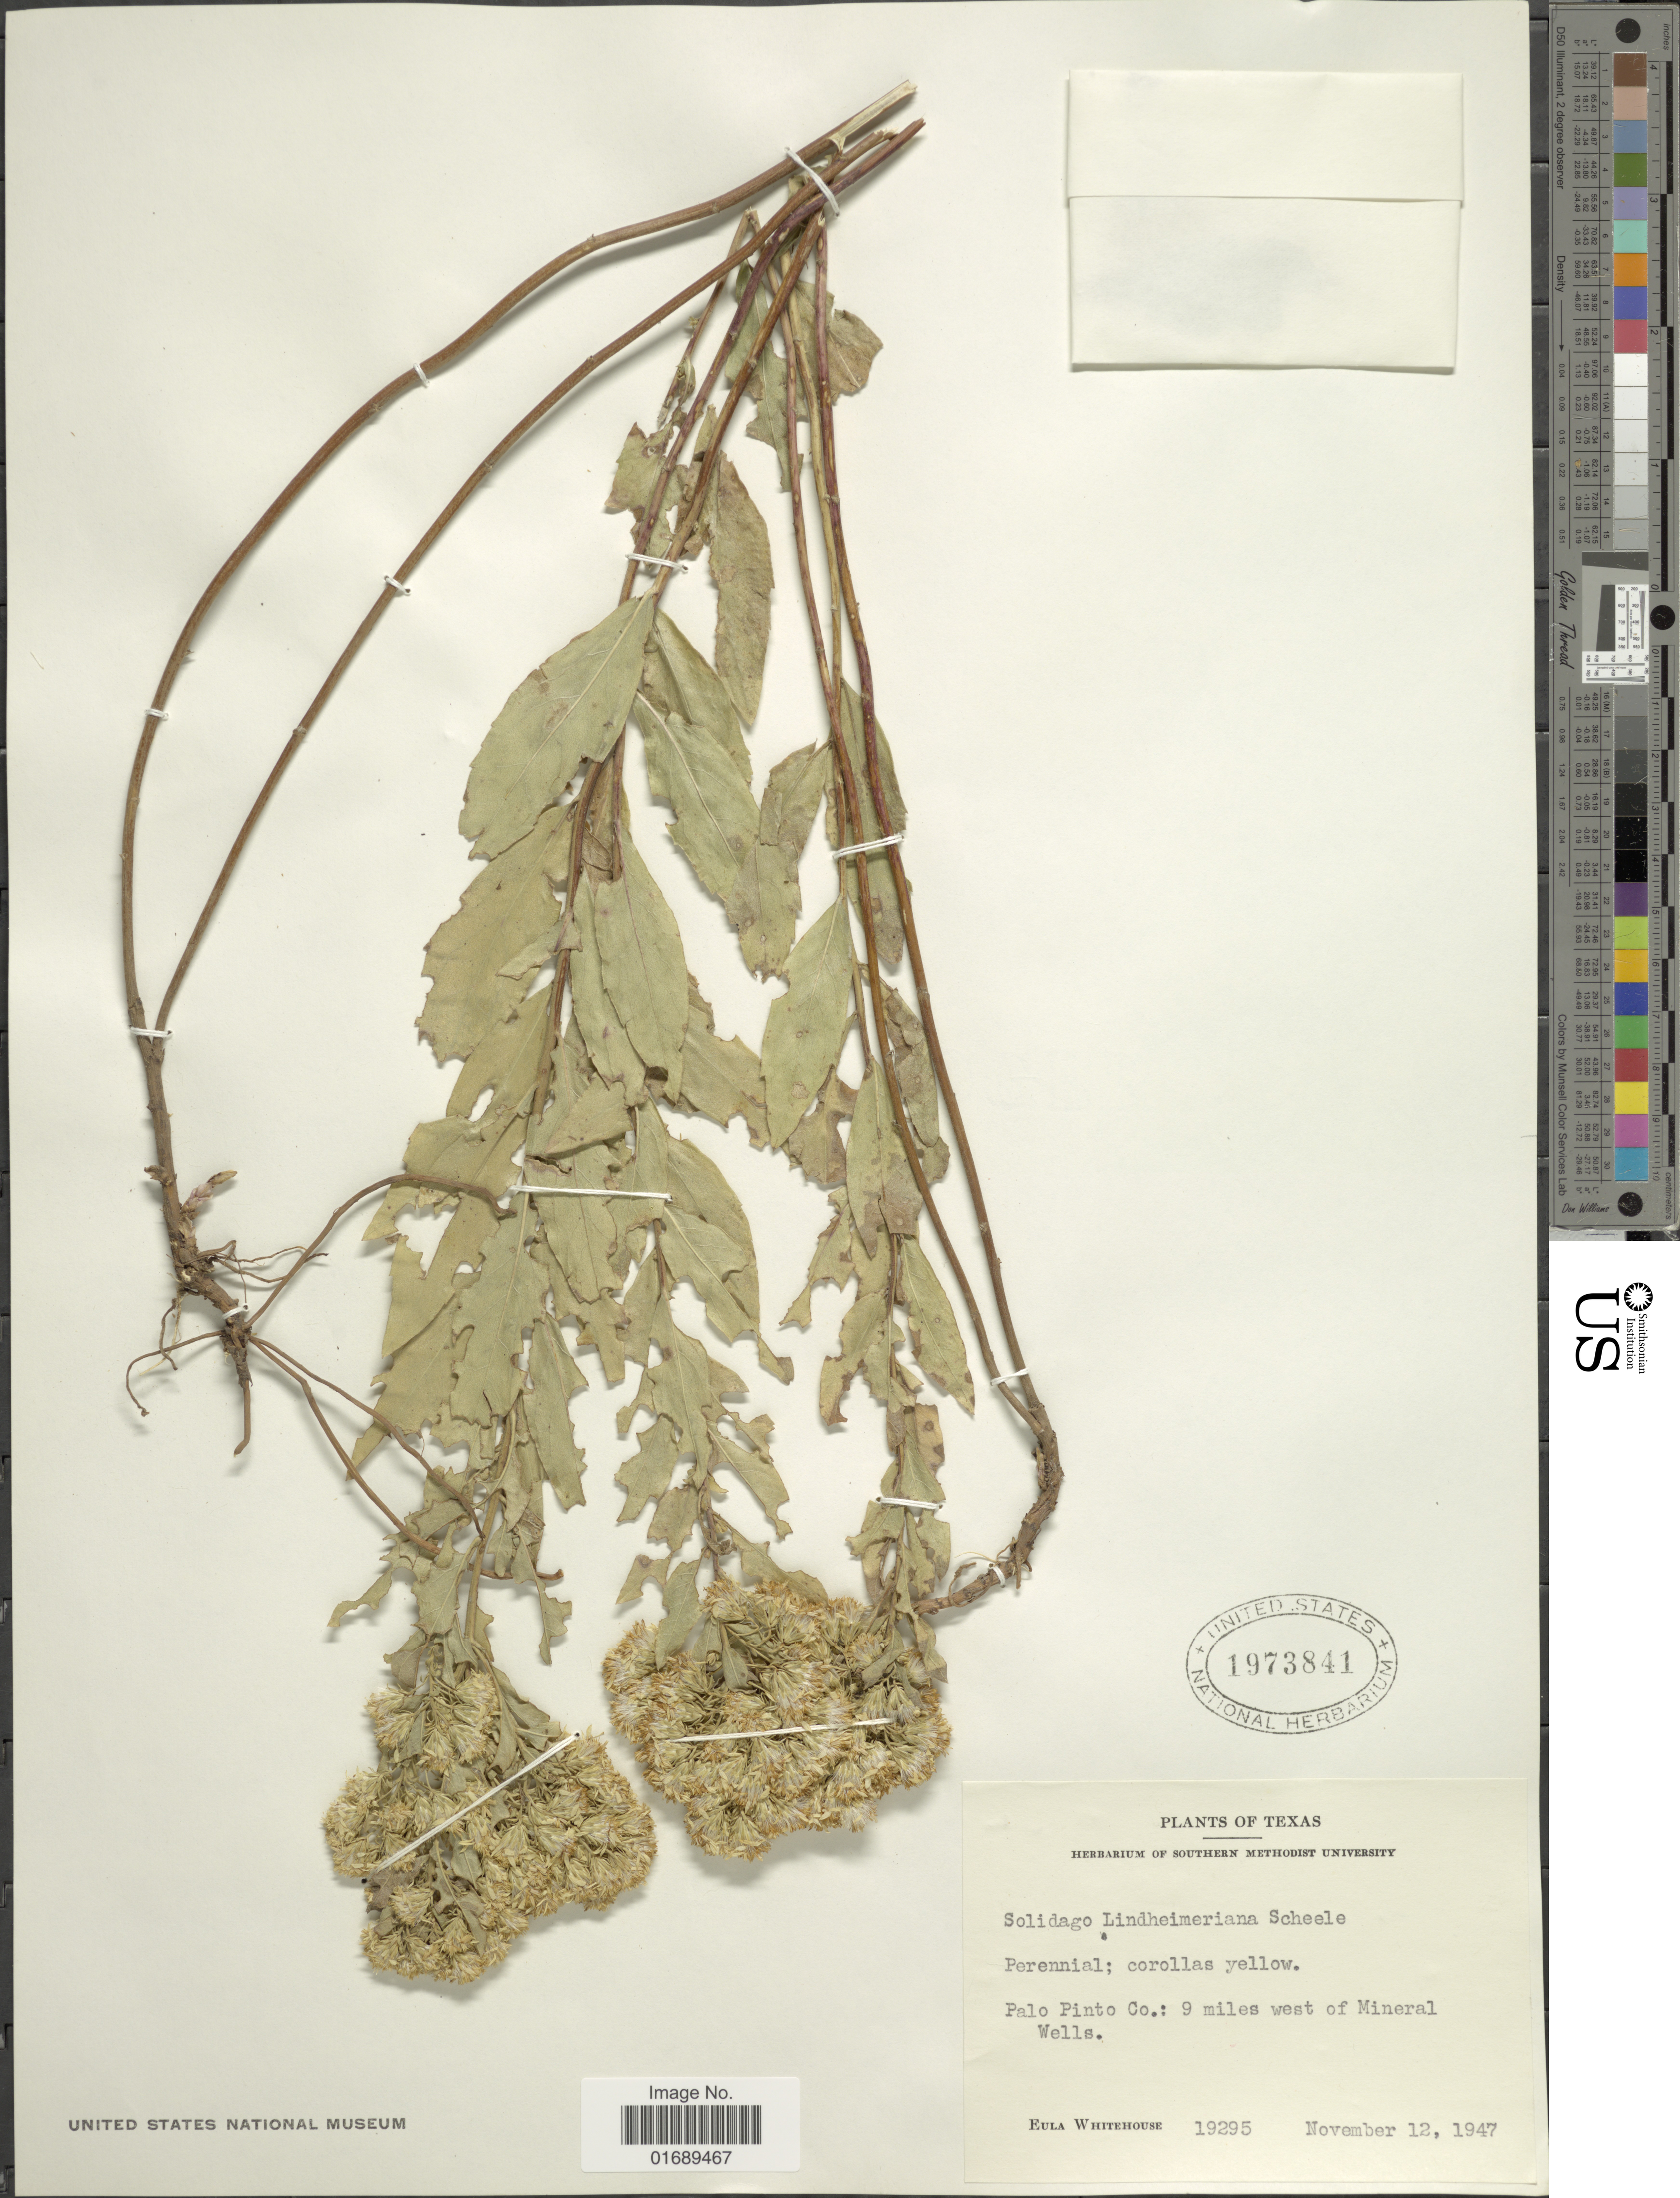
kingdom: Plantae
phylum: Tracheophyta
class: Magnoliopsida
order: Asterales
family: Asteraceae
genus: Solidago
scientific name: Solidago petiolaris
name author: Aiton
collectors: E. Whitehouse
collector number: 19295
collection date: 1947-11-12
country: United States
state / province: Texas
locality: Palo Pinto Co: 9 miles west of Mineral Wells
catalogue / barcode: US 1973840